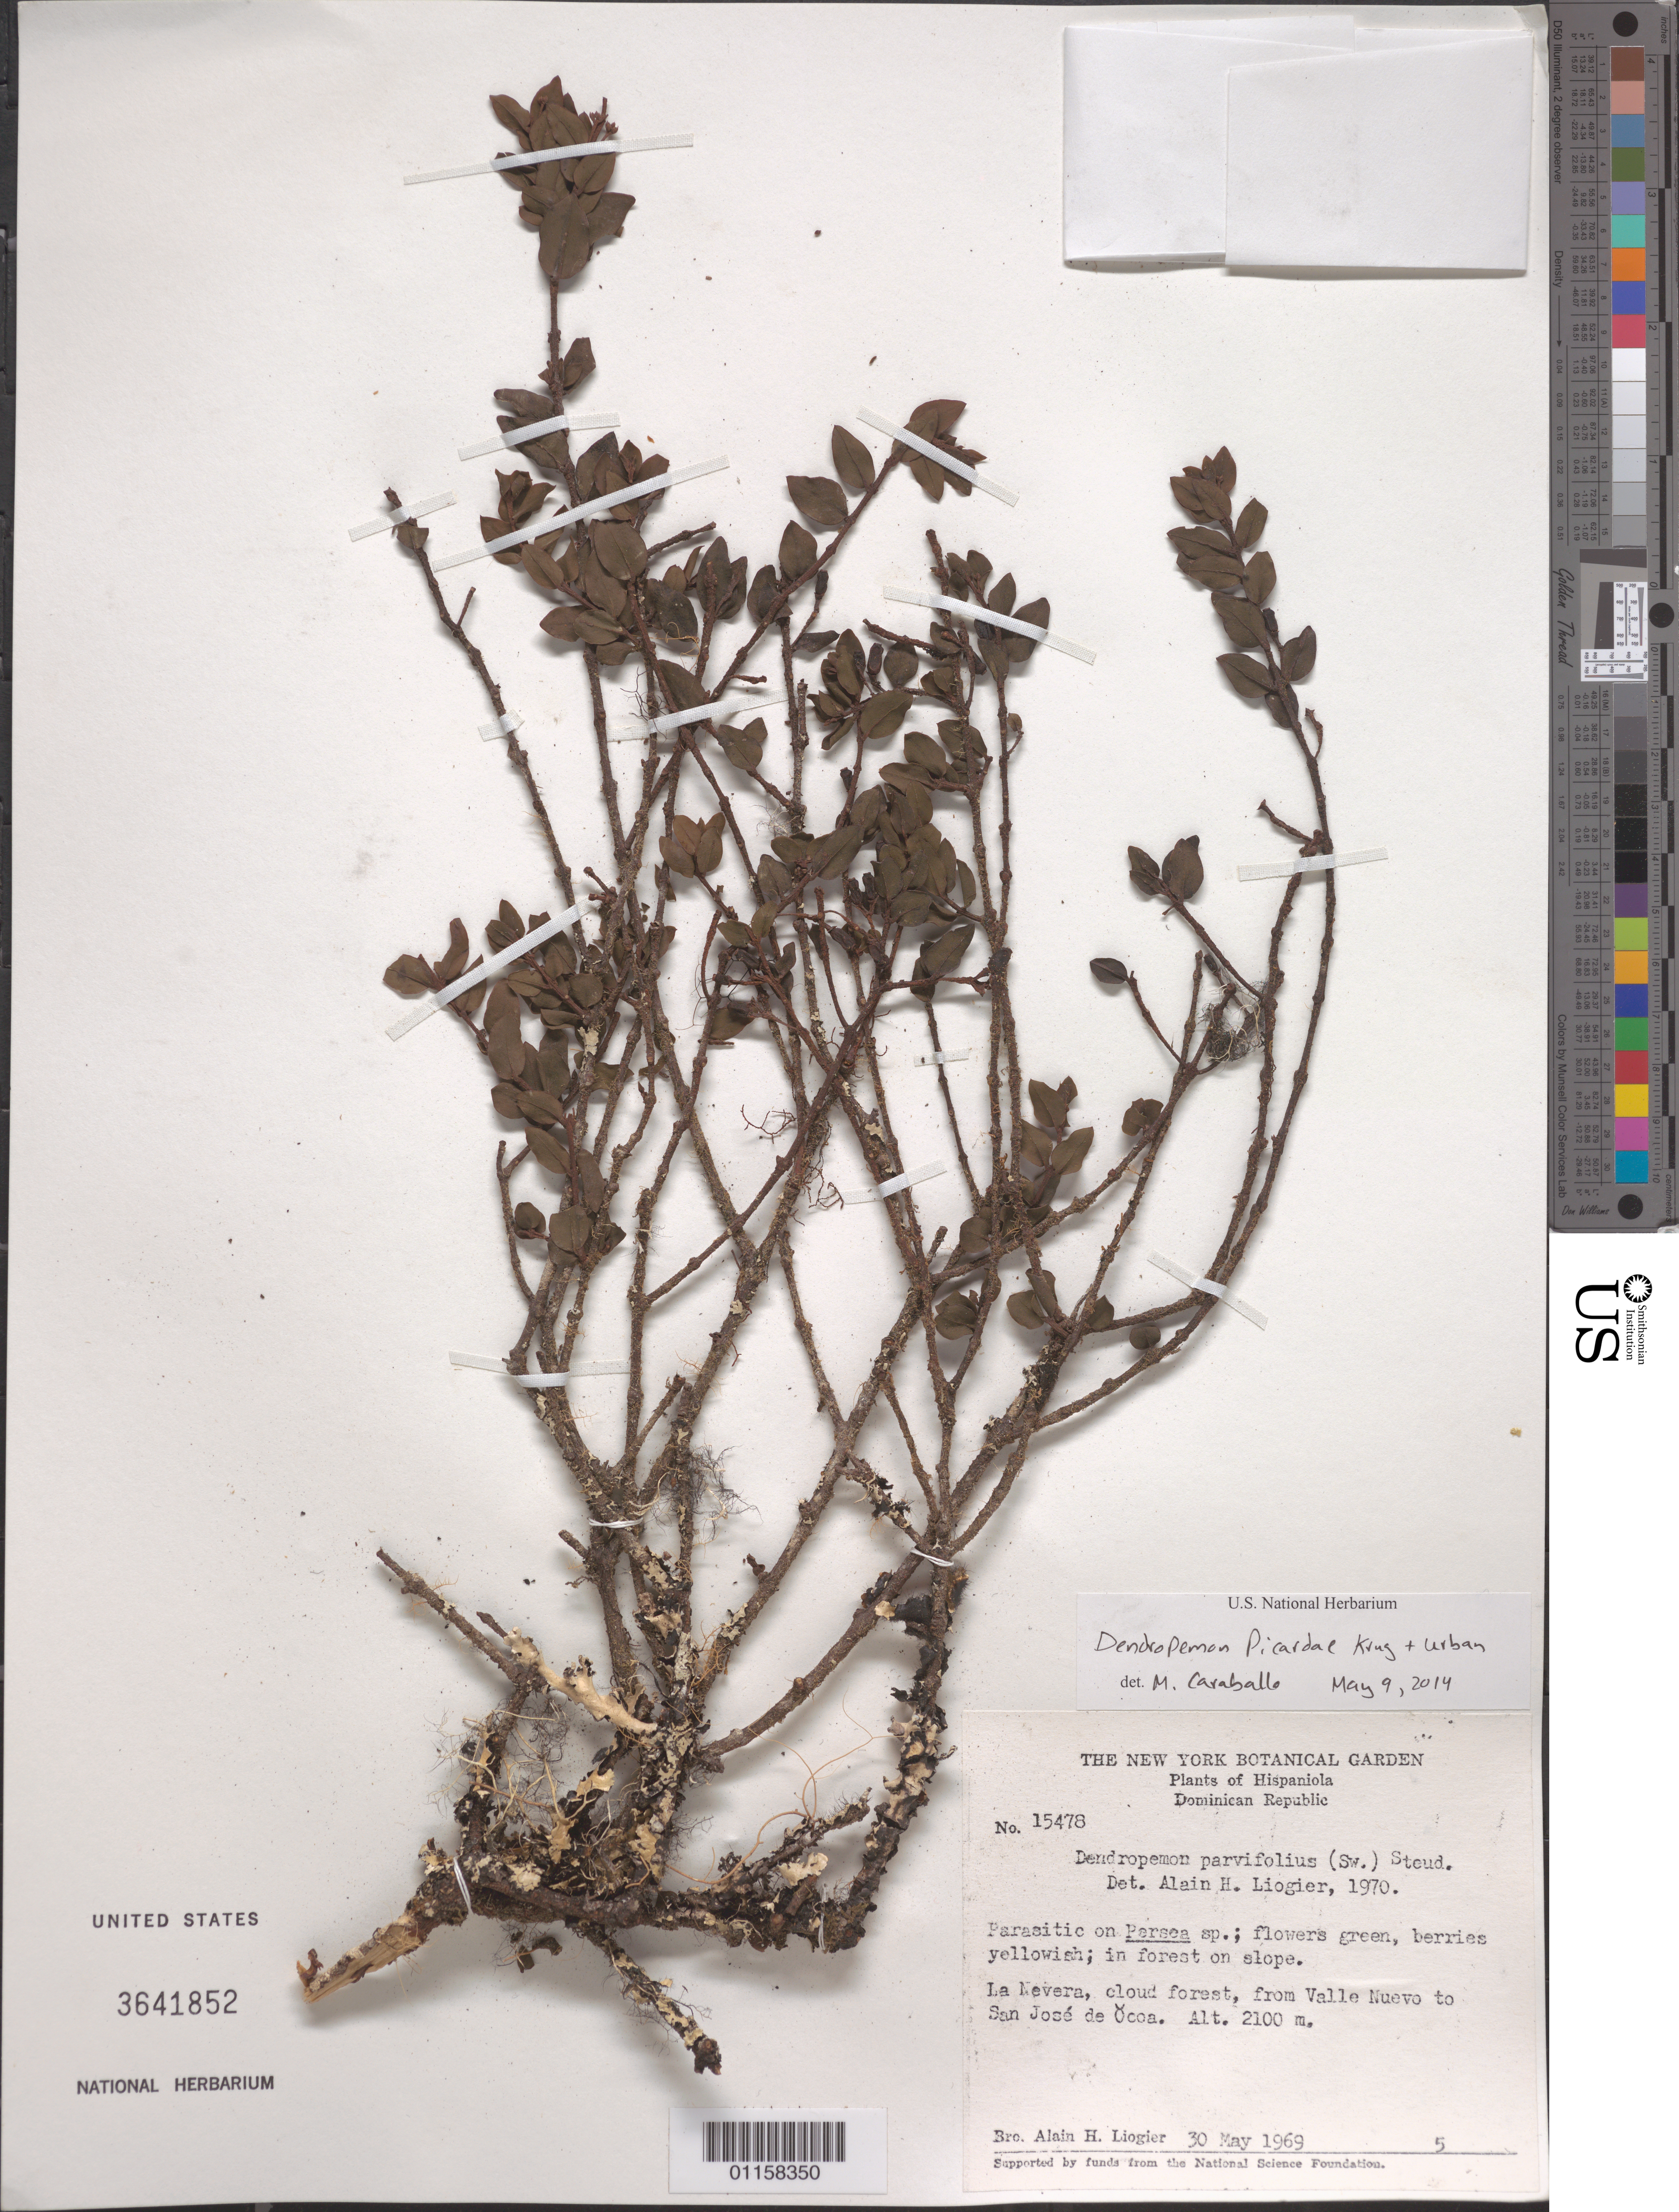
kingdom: Plantae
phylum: Tracheophyta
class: Magnoliopsida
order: Santalales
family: Loranthaceae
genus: Dendropemon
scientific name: Dendropemon picardae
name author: Krug & Urb.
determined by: Caraballo-Ortiz, Marcos A., (MISS), University of Mississippi (UNITED STATES)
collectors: A. H. Liogier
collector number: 15478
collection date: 1969-05-30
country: Dominican Republic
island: Hispaniola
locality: La Nevera, from Valle Nuevo to San José de Ocoa.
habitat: Cloud forest. In forest on slope.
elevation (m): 2100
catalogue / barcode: US 3641852